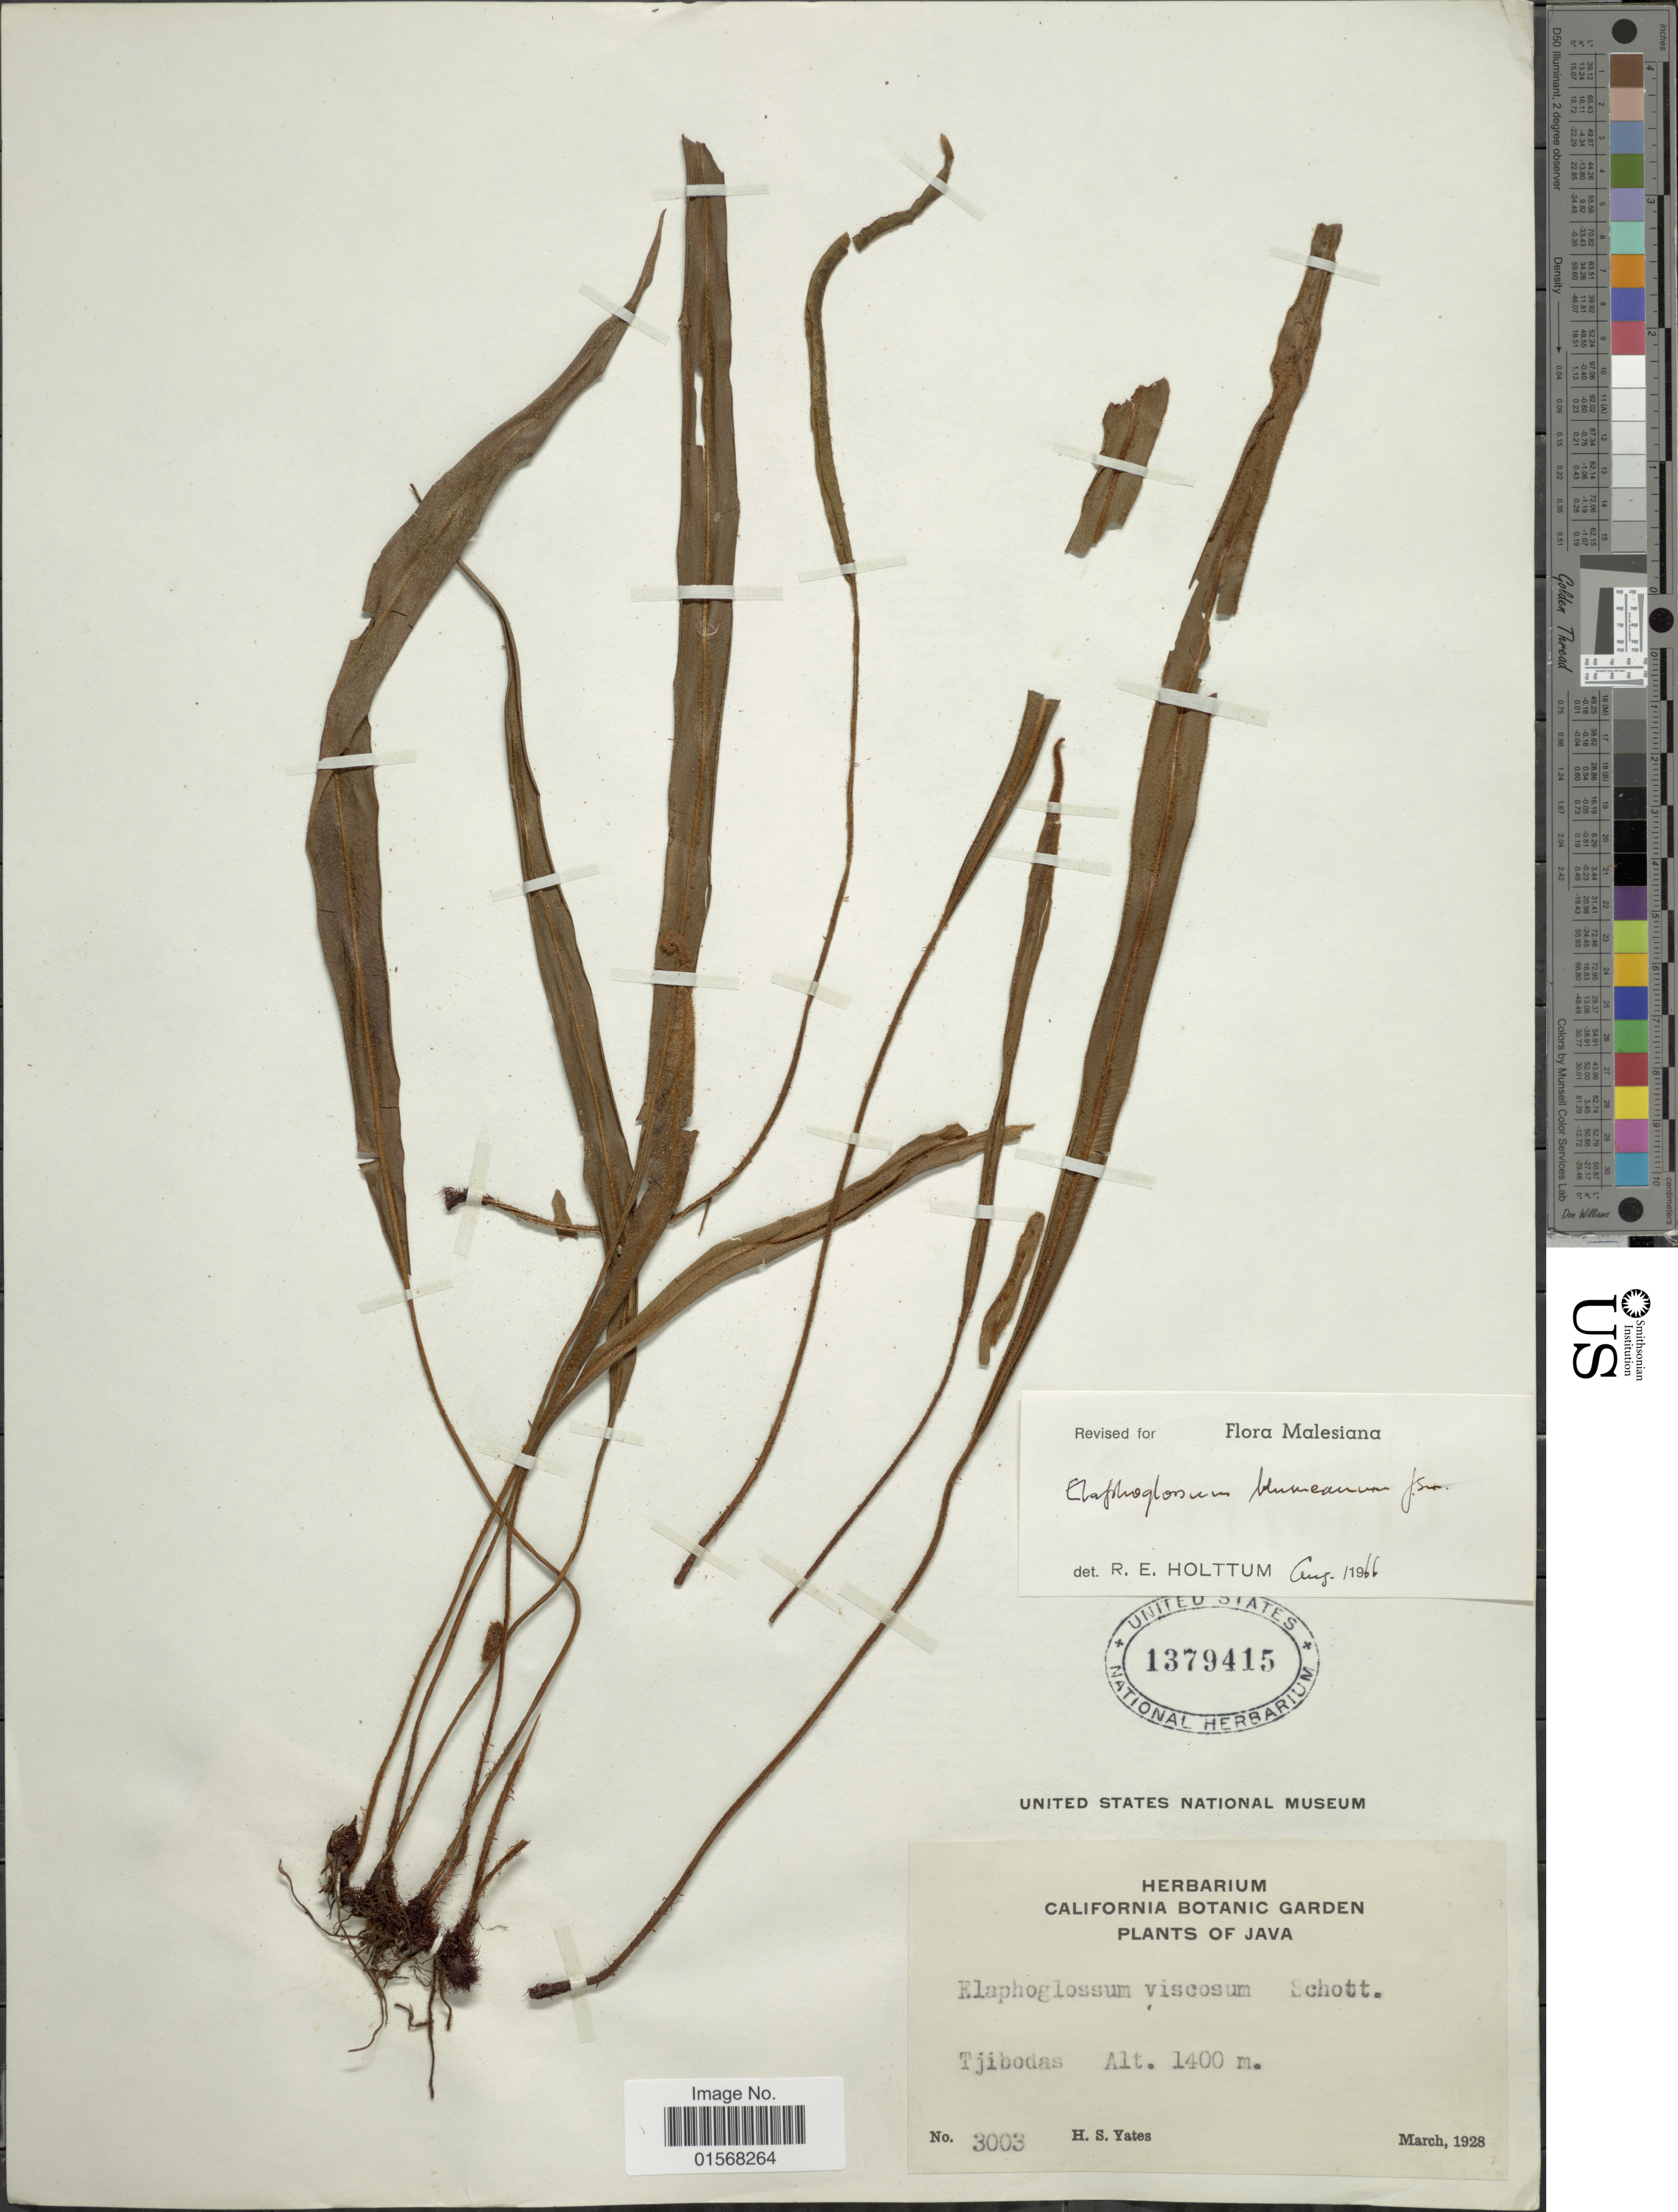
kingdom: Plantae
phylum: Tracheophyta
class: Polypodiopsida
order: Polypodiales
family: Dryopteridaceae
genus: Elaphoglossum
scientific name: Elaphoglossum blumeanum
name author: (Fée) J. Sm.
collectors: H. S. Yates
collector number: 3003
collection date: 1928-02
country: Indonesia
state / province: Java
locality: Java, Tjibodas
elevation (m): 1400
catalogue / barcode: US 1379415